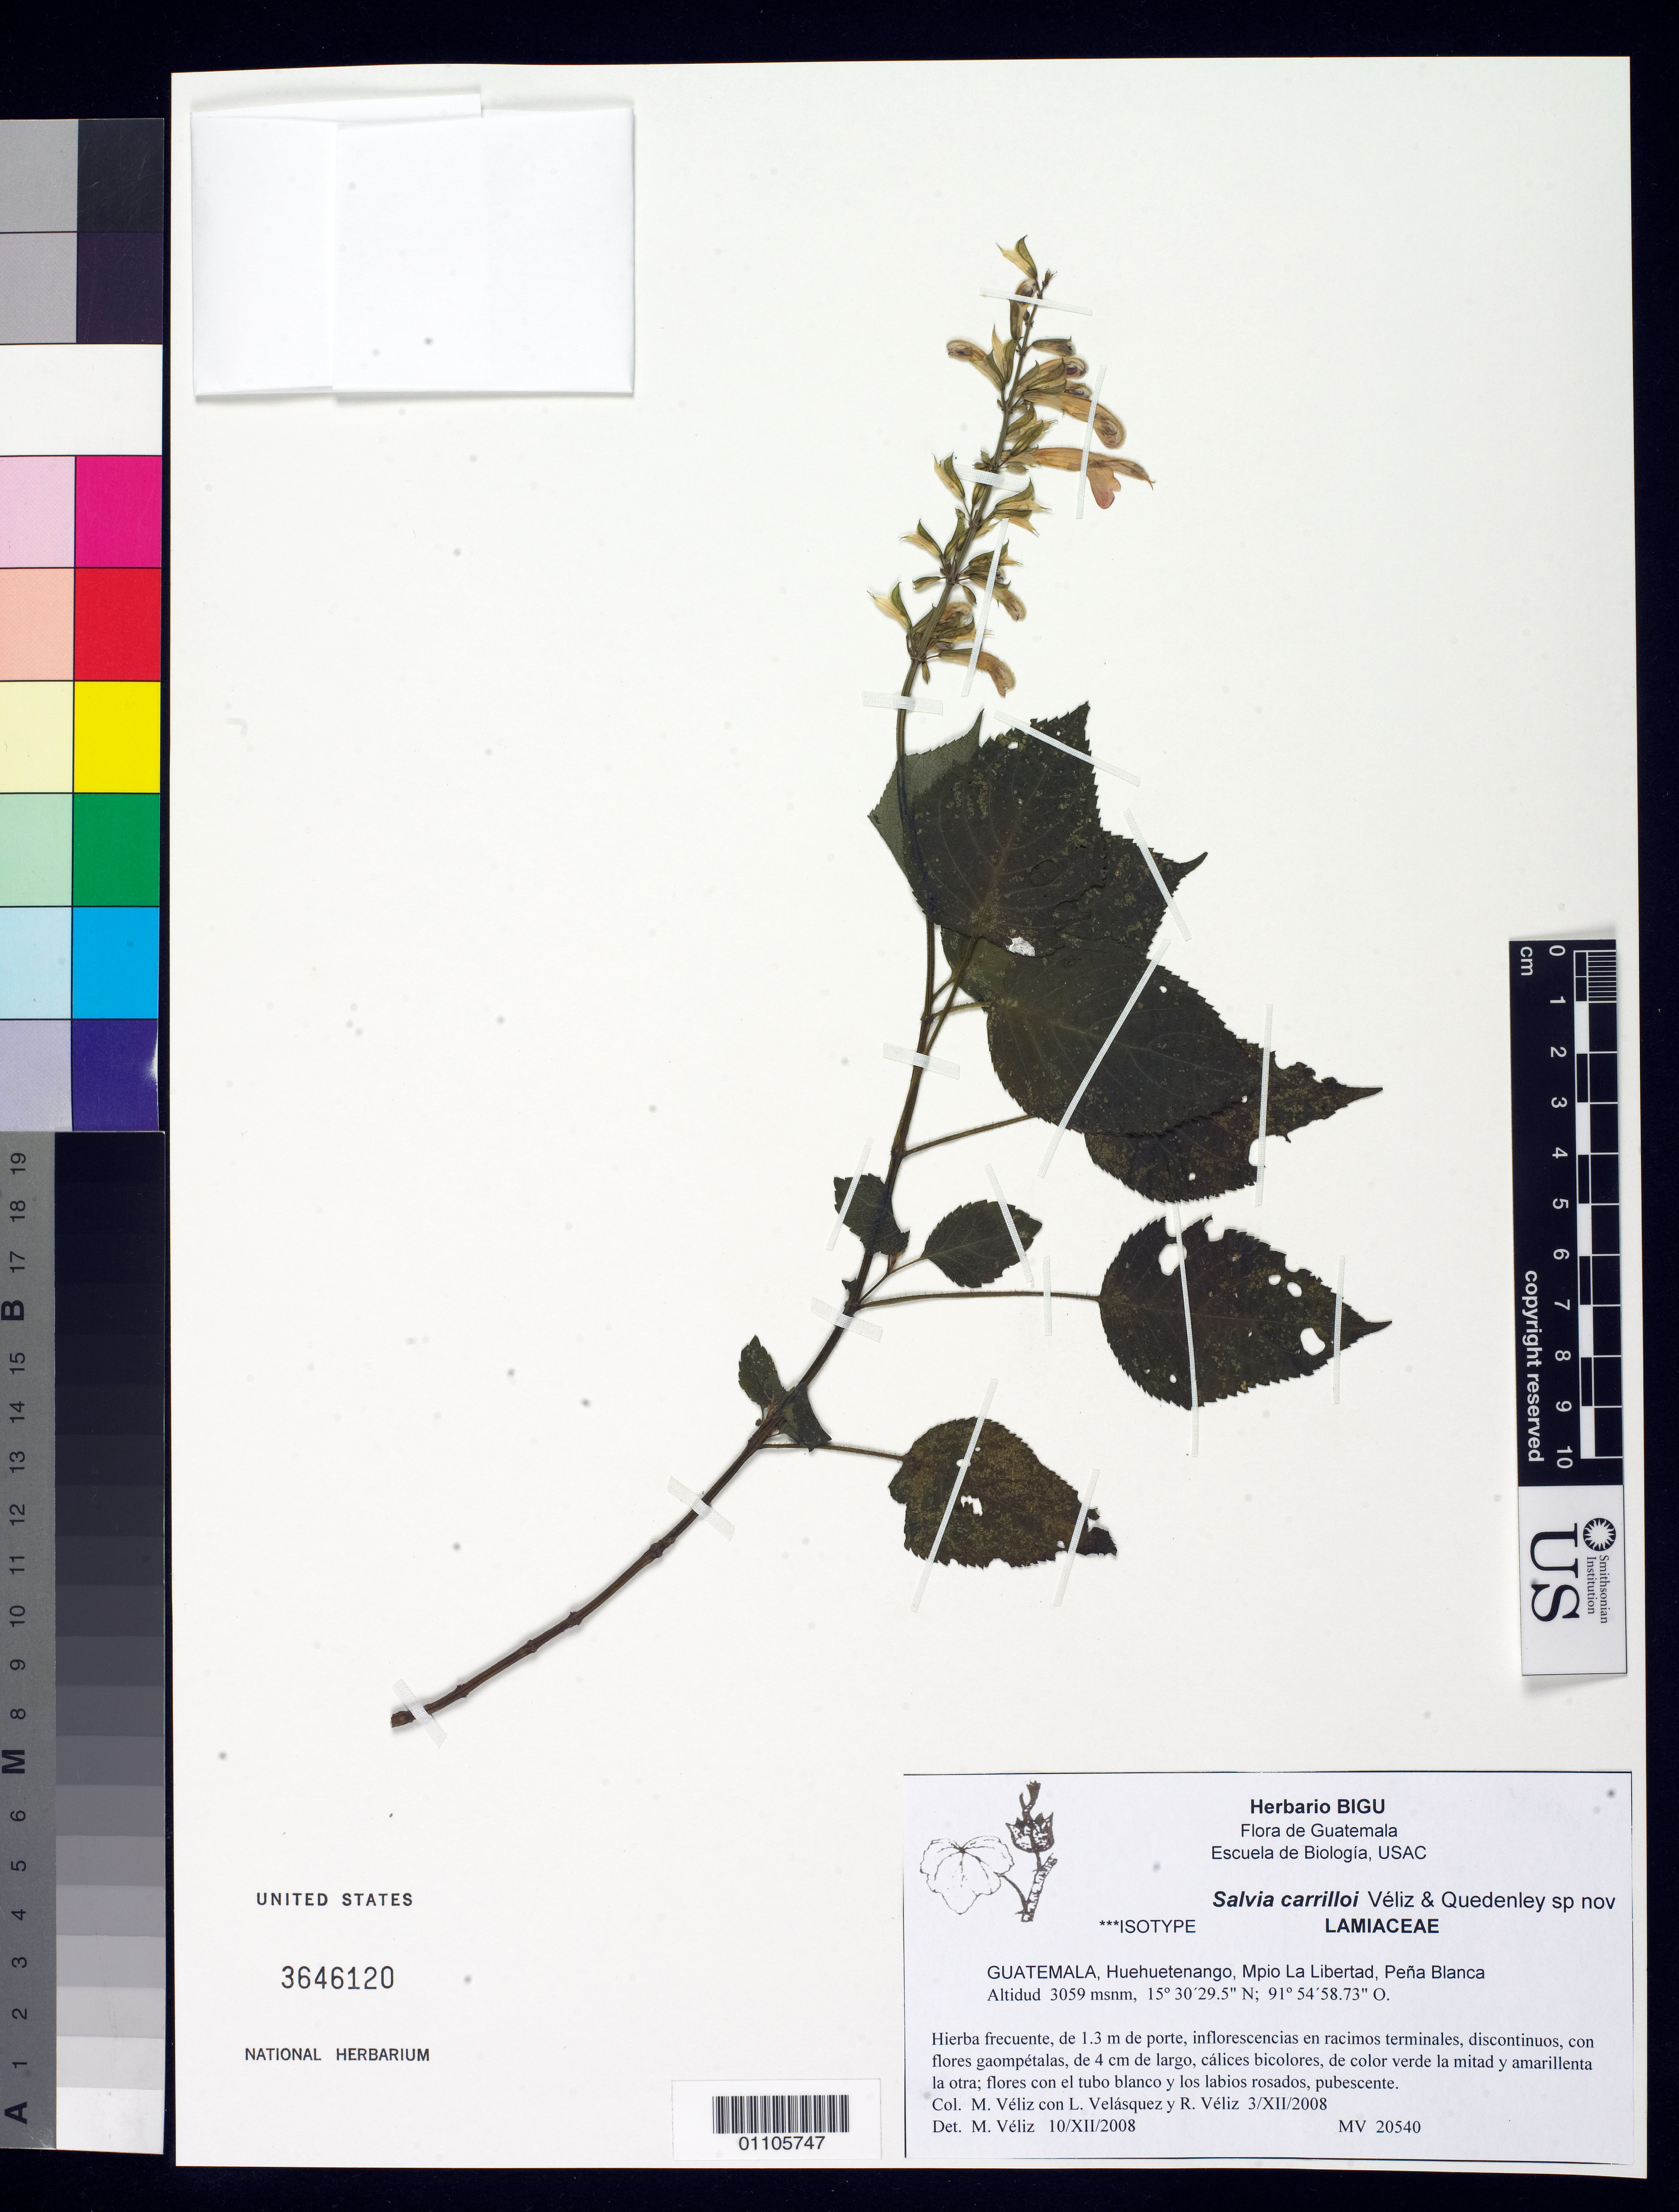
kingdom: Plantae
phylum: Tracheophyta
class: Magnoliopsida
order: Lamiales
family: Lamiaceae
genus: Salvia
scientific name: Salvia carrilloi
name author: Véliz & Quedensley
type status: Isotype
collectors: M. E. Véliz P., L. E. Velásquez M. & R. Véliz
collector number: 20540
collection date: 2008-12-03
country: Guatemala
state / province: Huehuetenango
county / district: La Libertad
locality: Huehuetenango, Mpio. La Libertad, Peña Blanca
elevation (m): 3059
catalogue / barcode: US 3646120